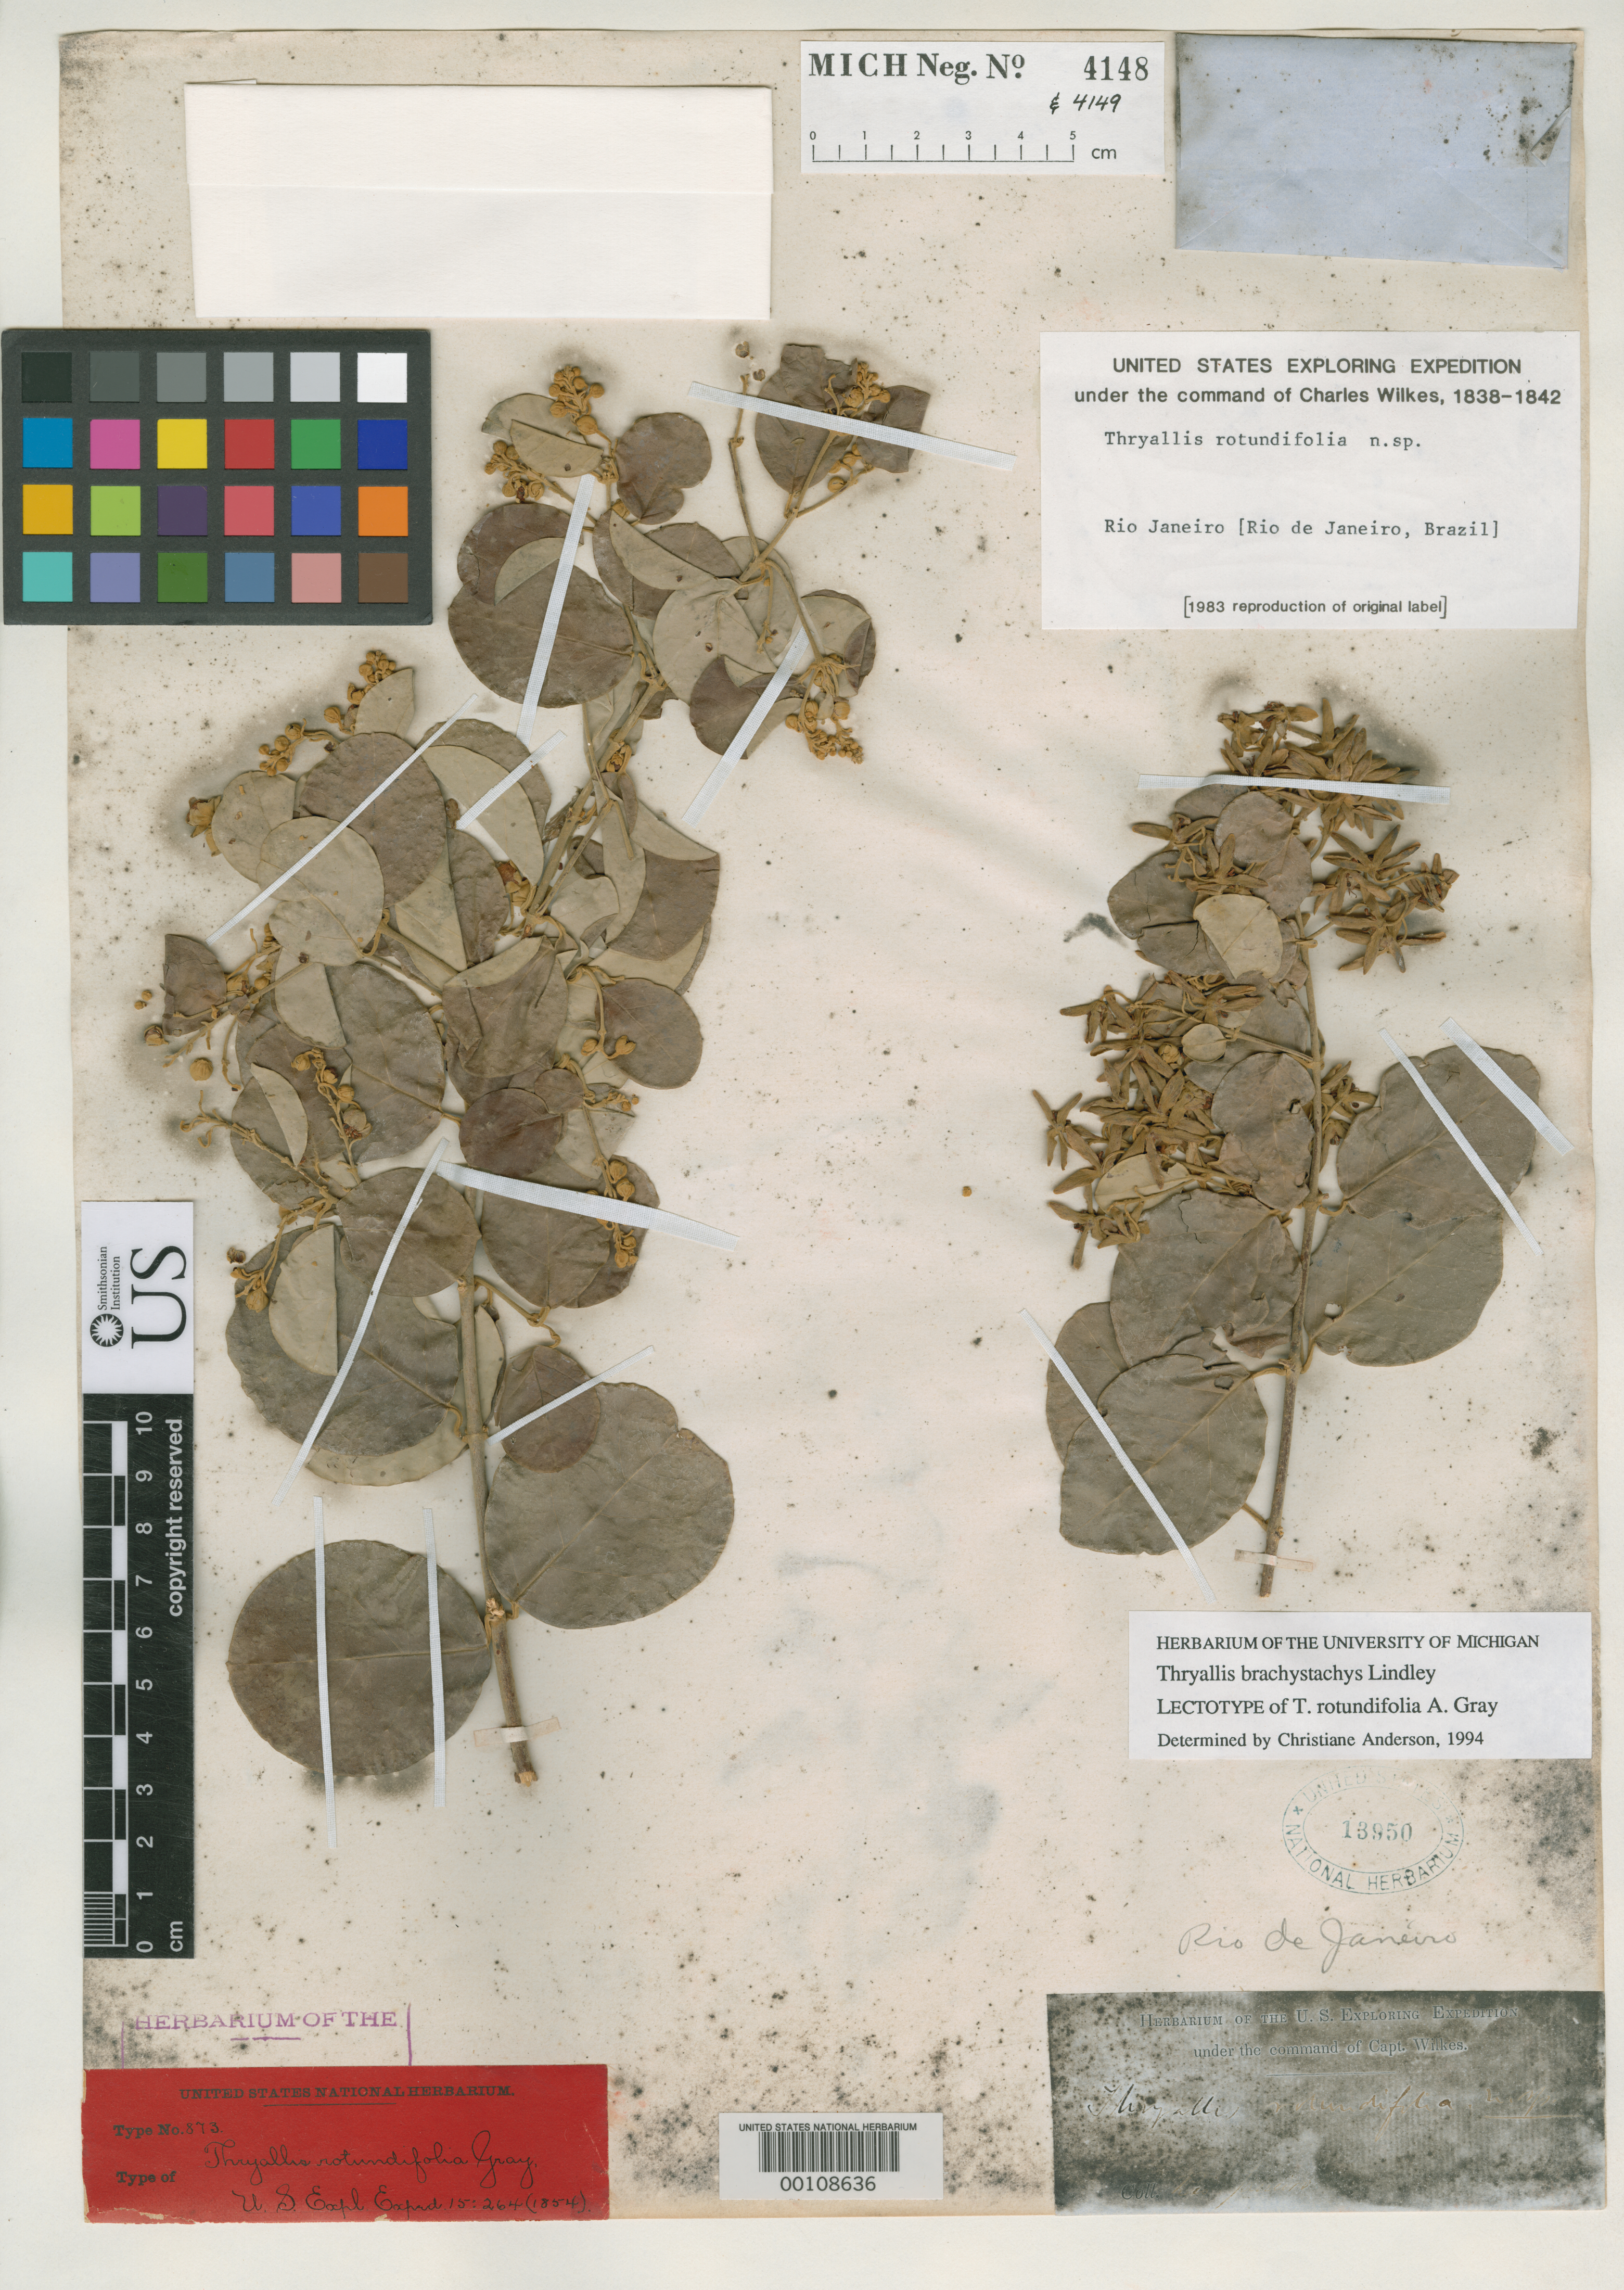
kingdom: Plantae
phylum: Tracheophyta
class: Magnoliopsida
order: Malpighiales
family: Malpighiaceae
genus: Thryallis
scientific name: Thryallis rotundifolia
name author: A. Gray in Wilkes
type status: Lectotype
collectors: Wilkes Explor. Exped.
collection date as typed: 1838 to -- --- 1842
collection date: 1838/1842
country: Brazil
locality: Near Rio de Janeiro.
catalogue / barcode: US 13950